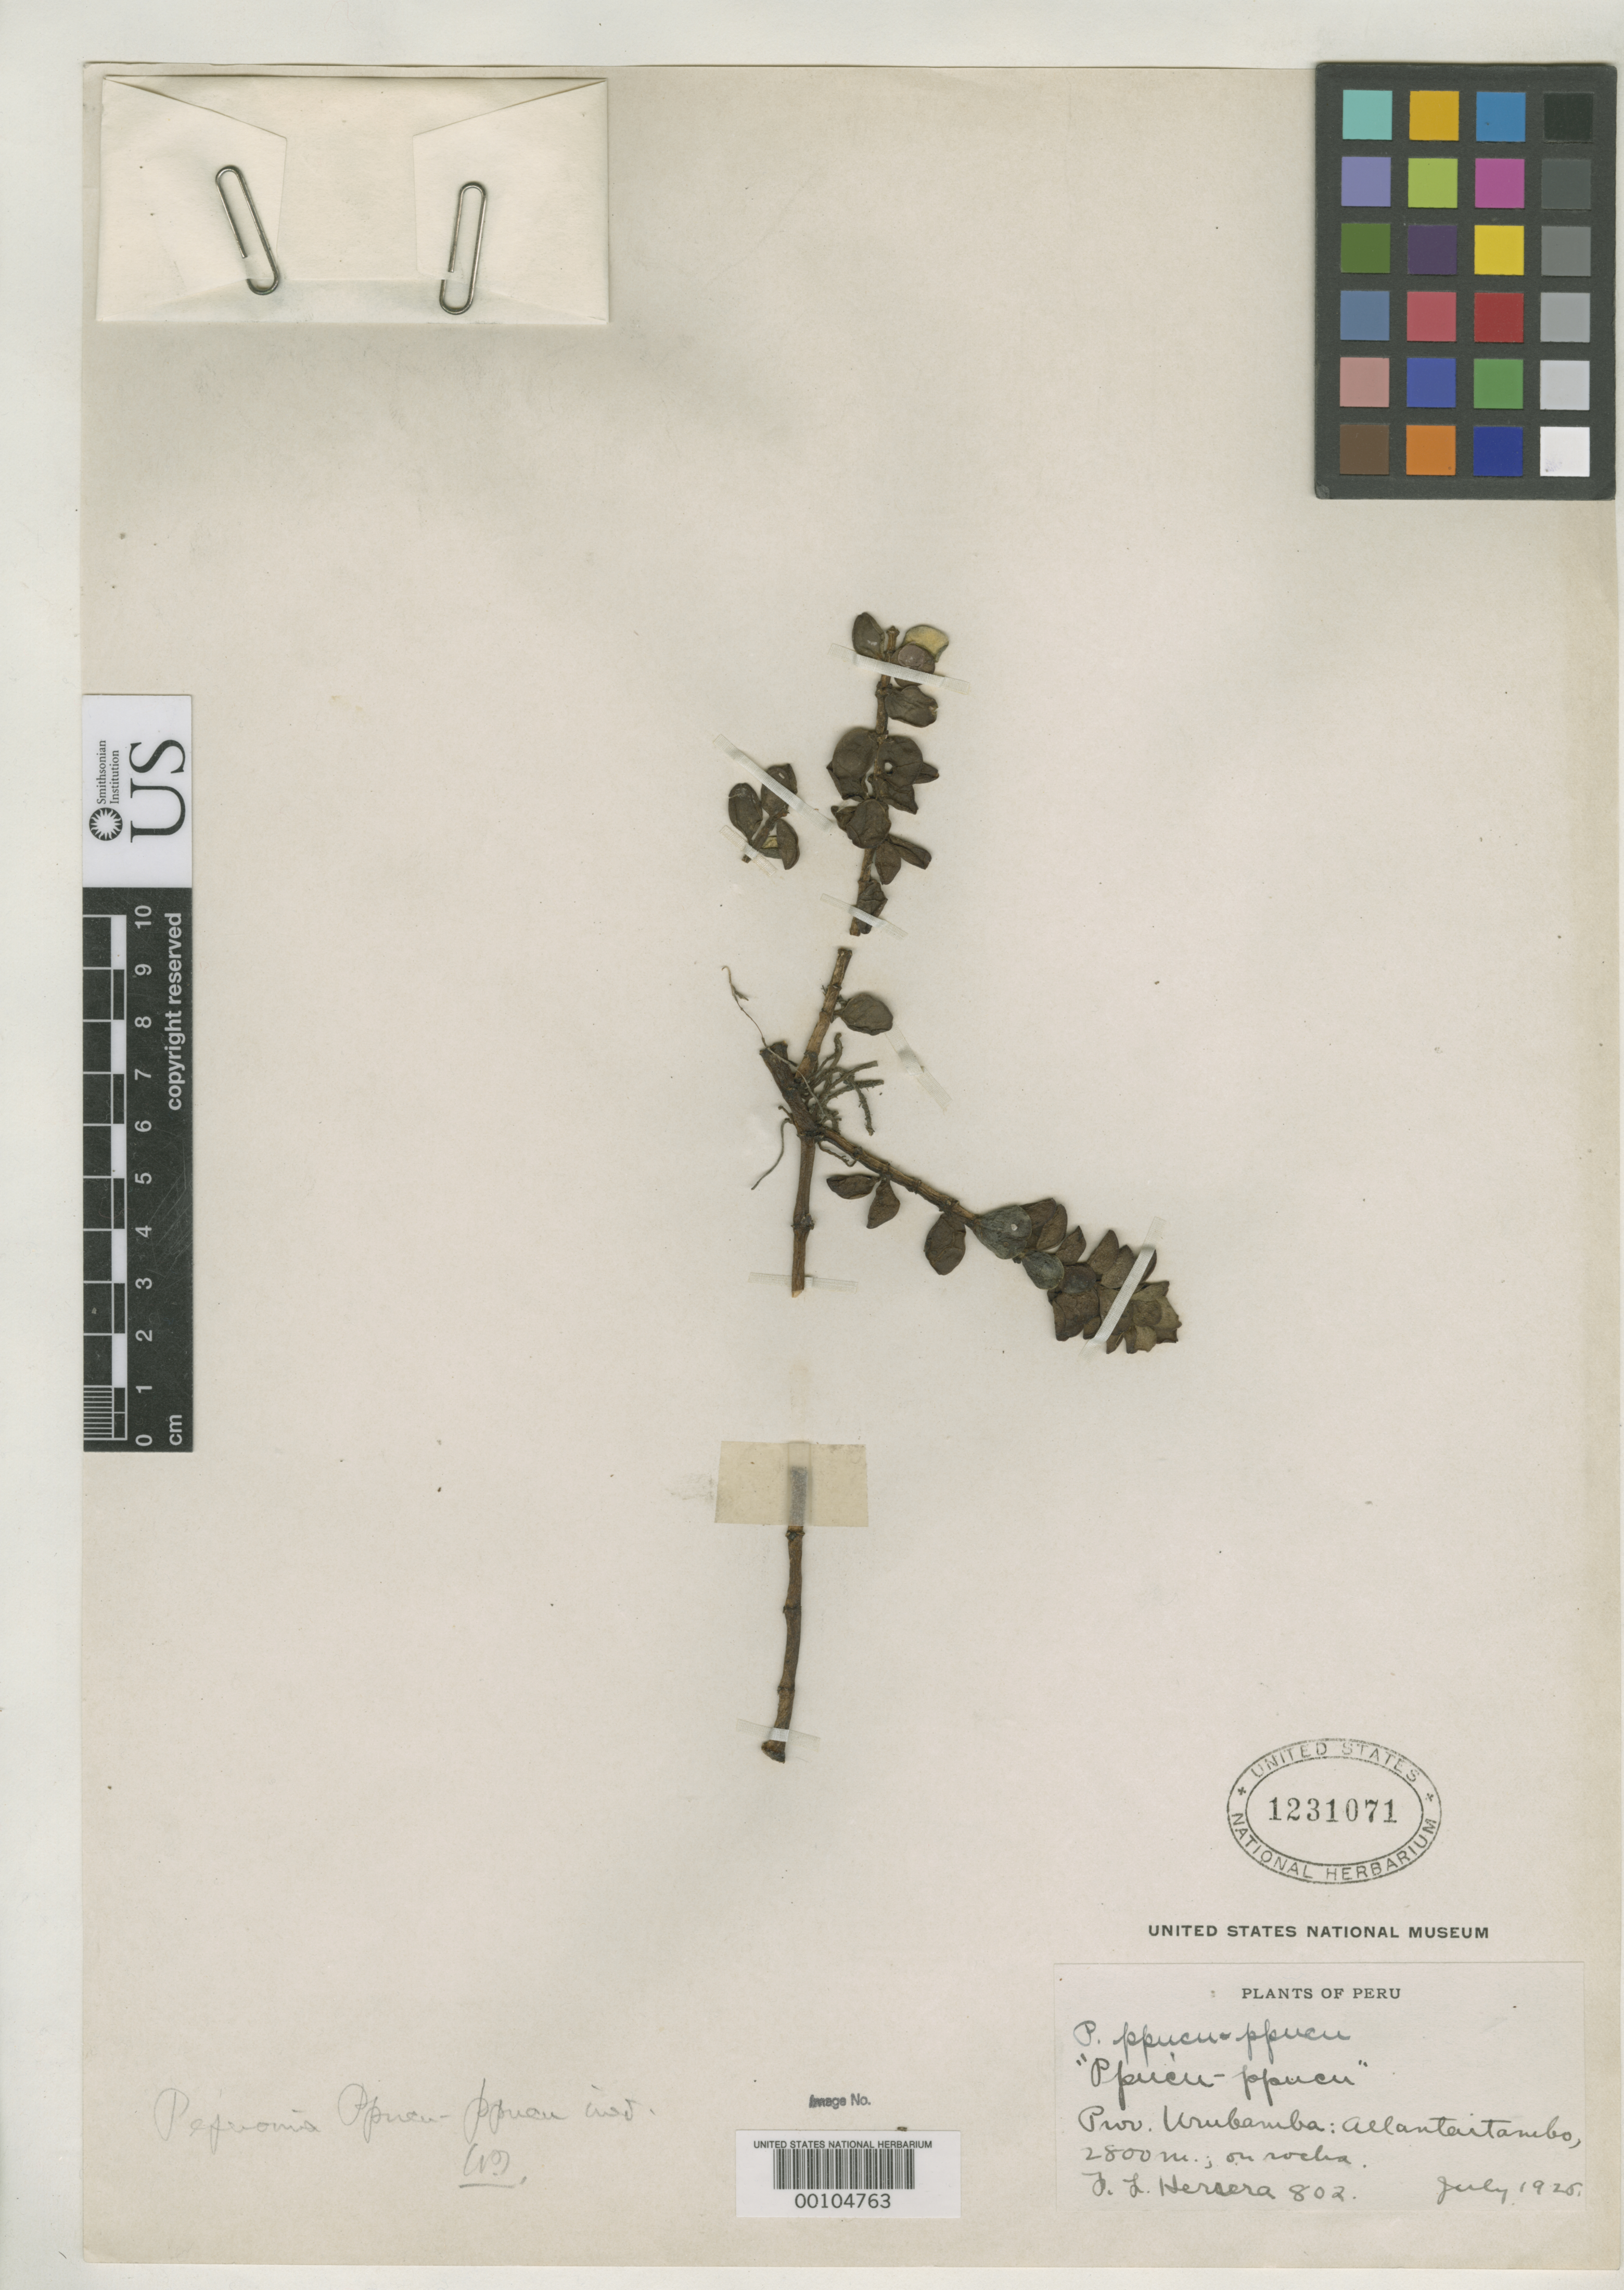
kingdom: Plantae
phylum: Tracheophyta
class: Magnoliopsida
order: Piperales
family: Piperaceae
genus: Peperomia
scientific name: Peperomia ppucu-ppucu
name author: Trel.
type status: Holotype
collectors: F. L. Herrera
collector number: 802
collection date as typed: Jul 1920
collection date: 1920-07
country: Peru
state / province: Cusco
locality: Urubamba, Ollantatambo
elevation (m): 2800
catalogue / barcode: US 1231071